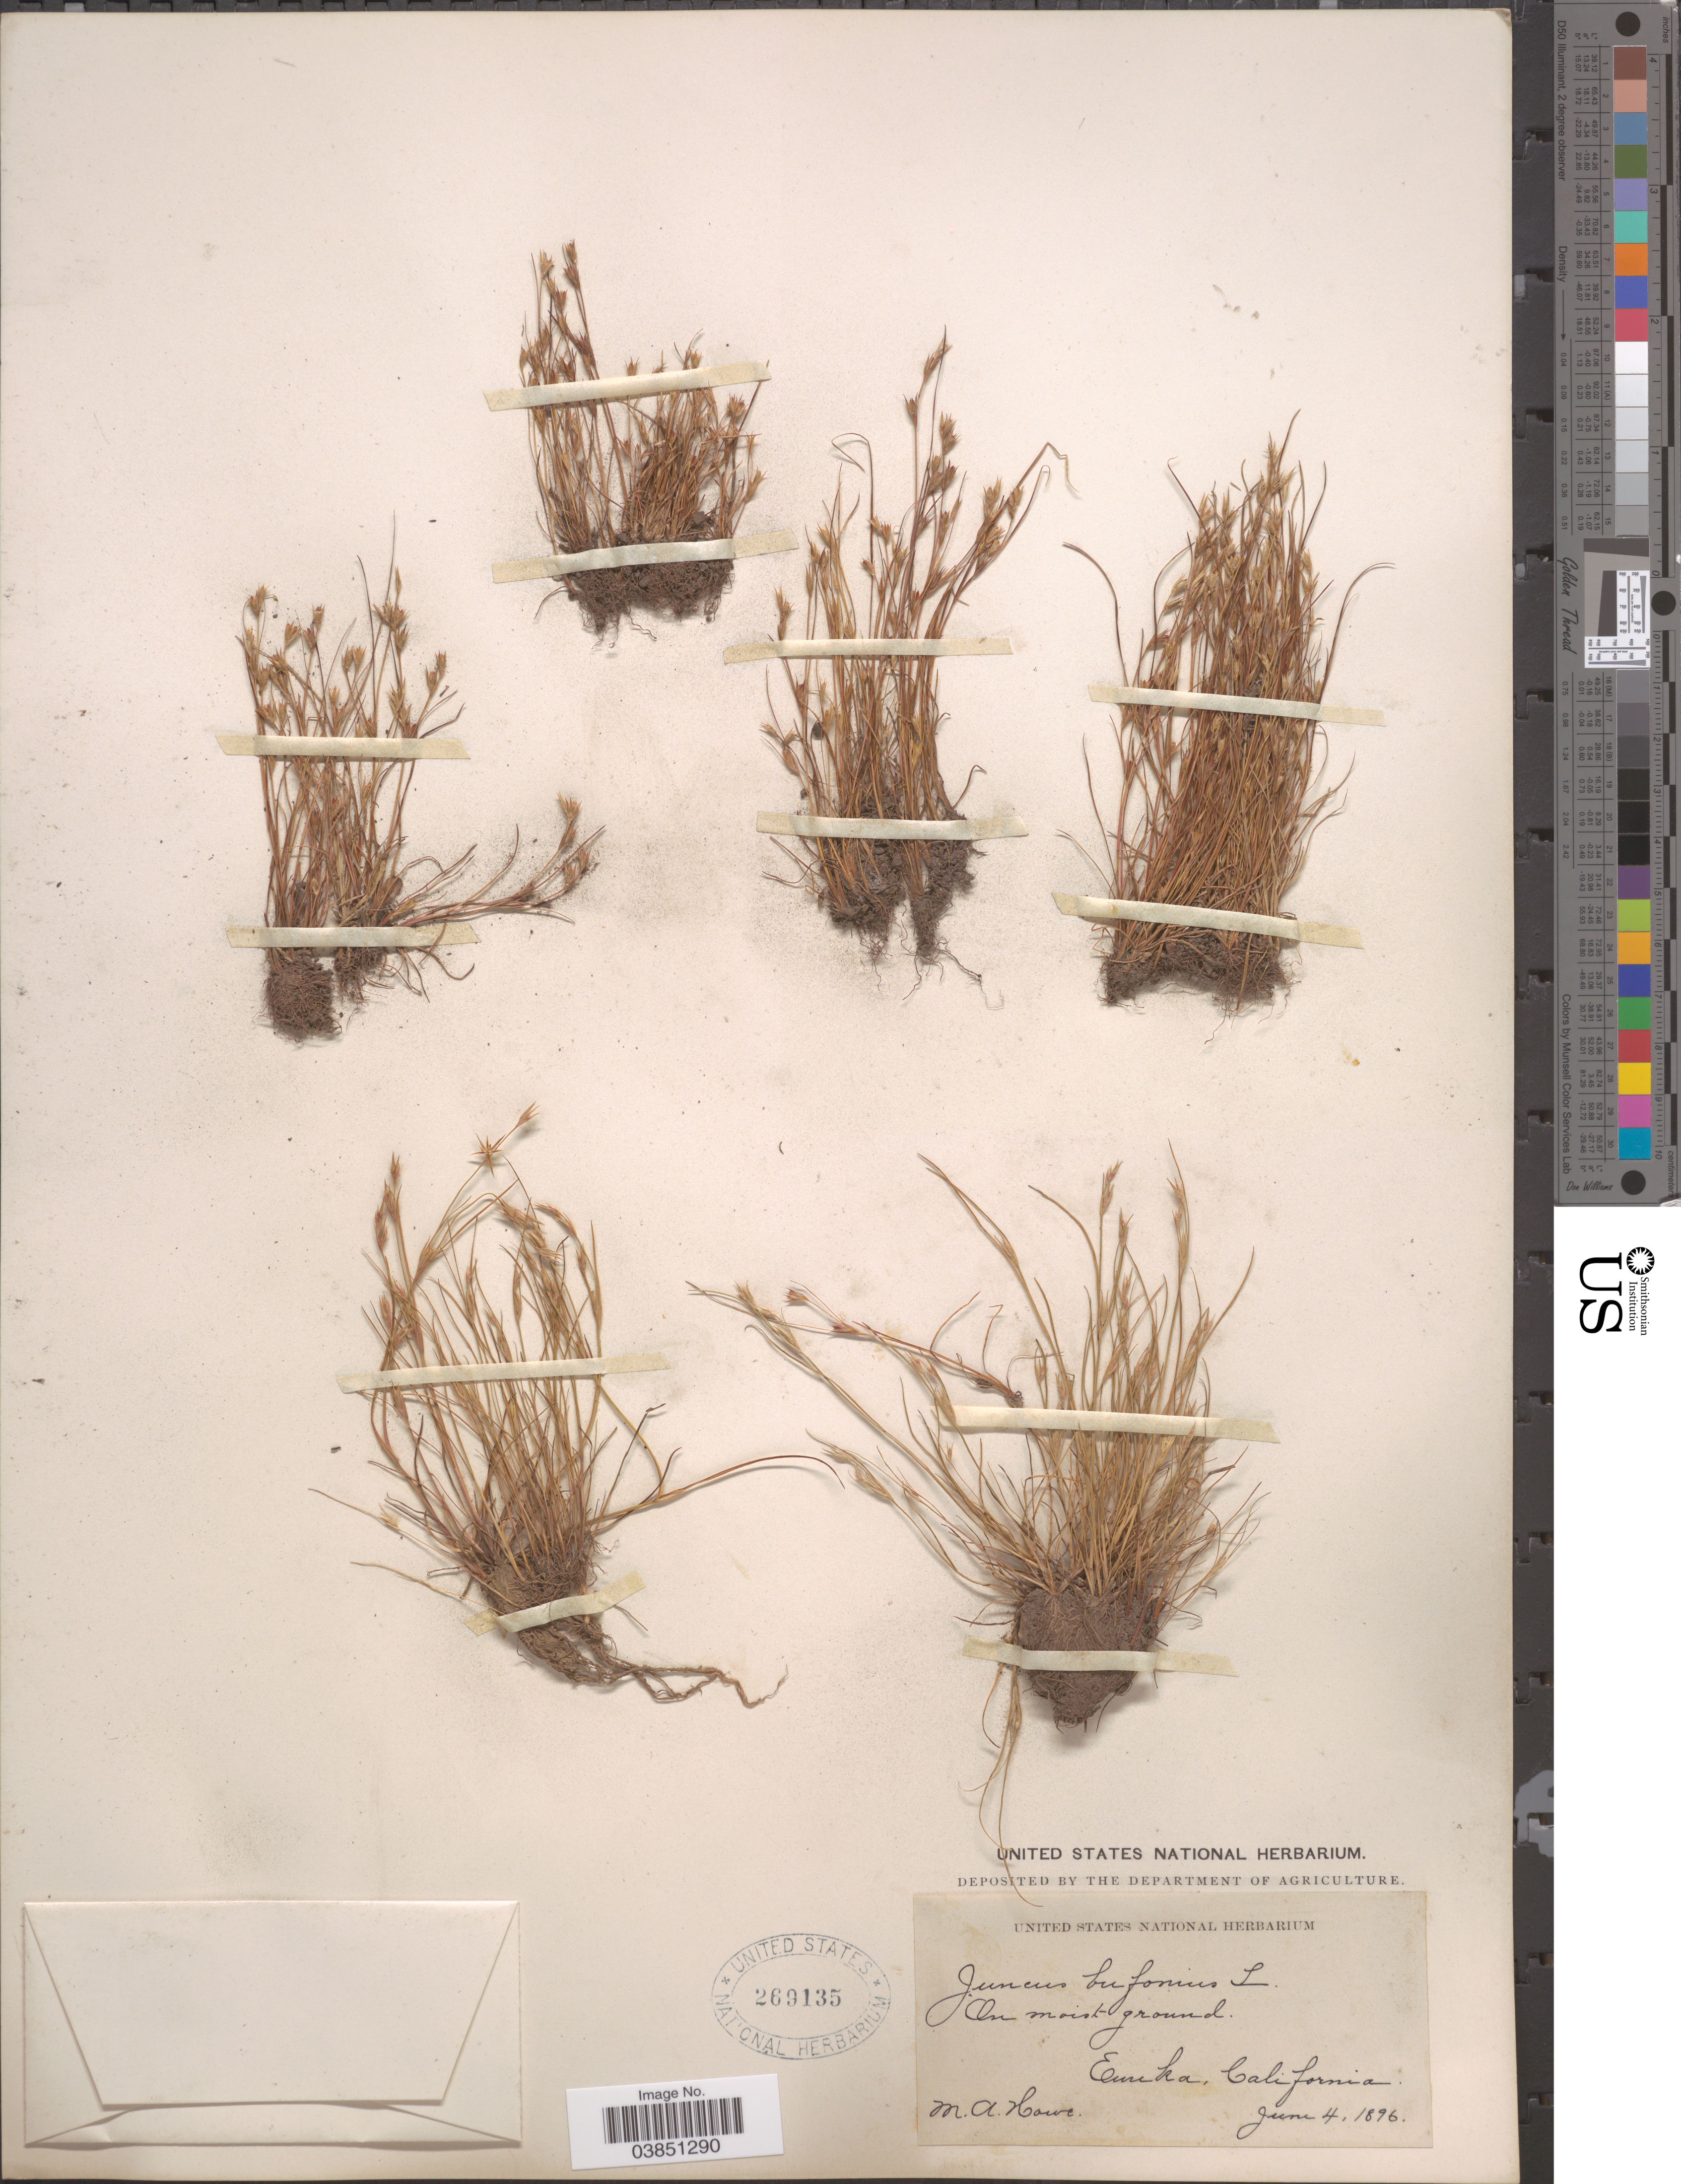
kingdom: Plantae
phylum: Tracheophyta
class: Liliopsida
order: Poales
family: Juncaceae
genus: Juncus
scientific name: Juncus bufonius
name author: L.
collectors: M. A. Howe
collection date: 1896-06-04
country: United States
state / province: California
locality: Eurika.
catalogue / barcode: US 269135